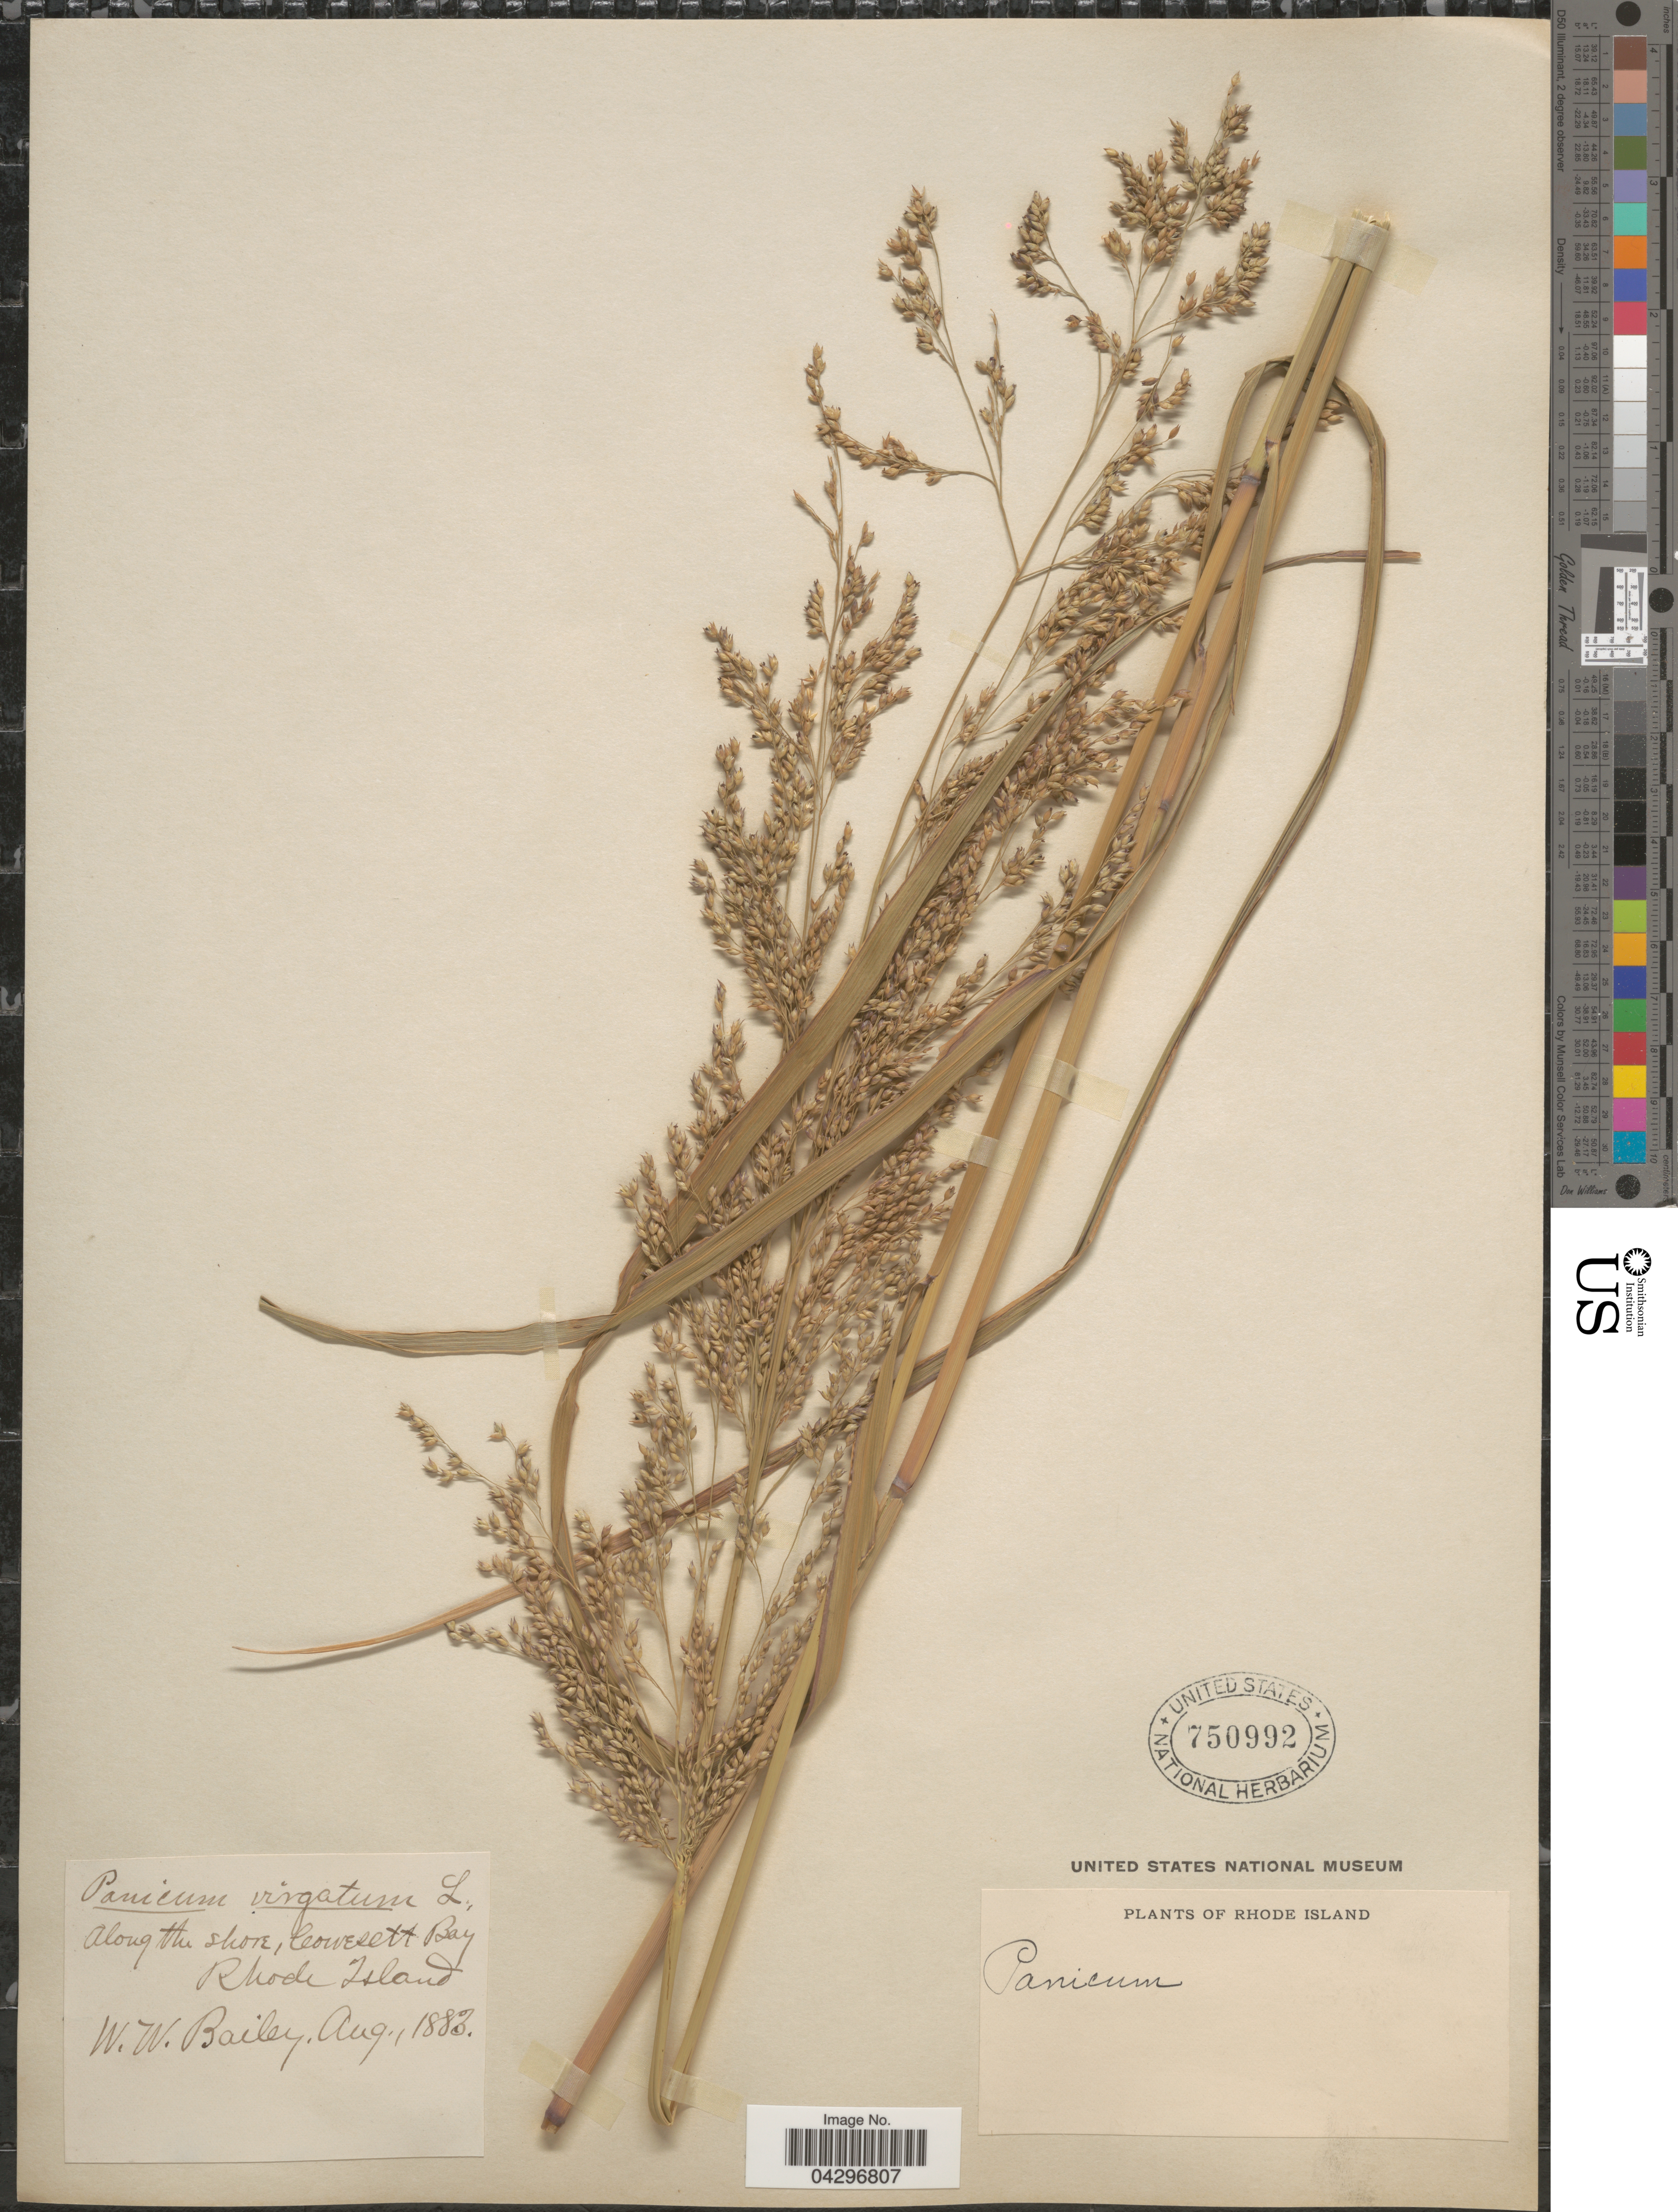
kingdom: Plantae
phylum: Tracheophyta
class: Liliopsida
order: Poales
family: Poaceae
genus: Panicum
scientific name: Panicum virgatum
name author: L.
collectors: W. W. Bailey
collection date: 1883-08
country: United States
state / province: Rhode Island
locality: Along the shore, Cowesett Bay.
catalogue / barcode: US 750992